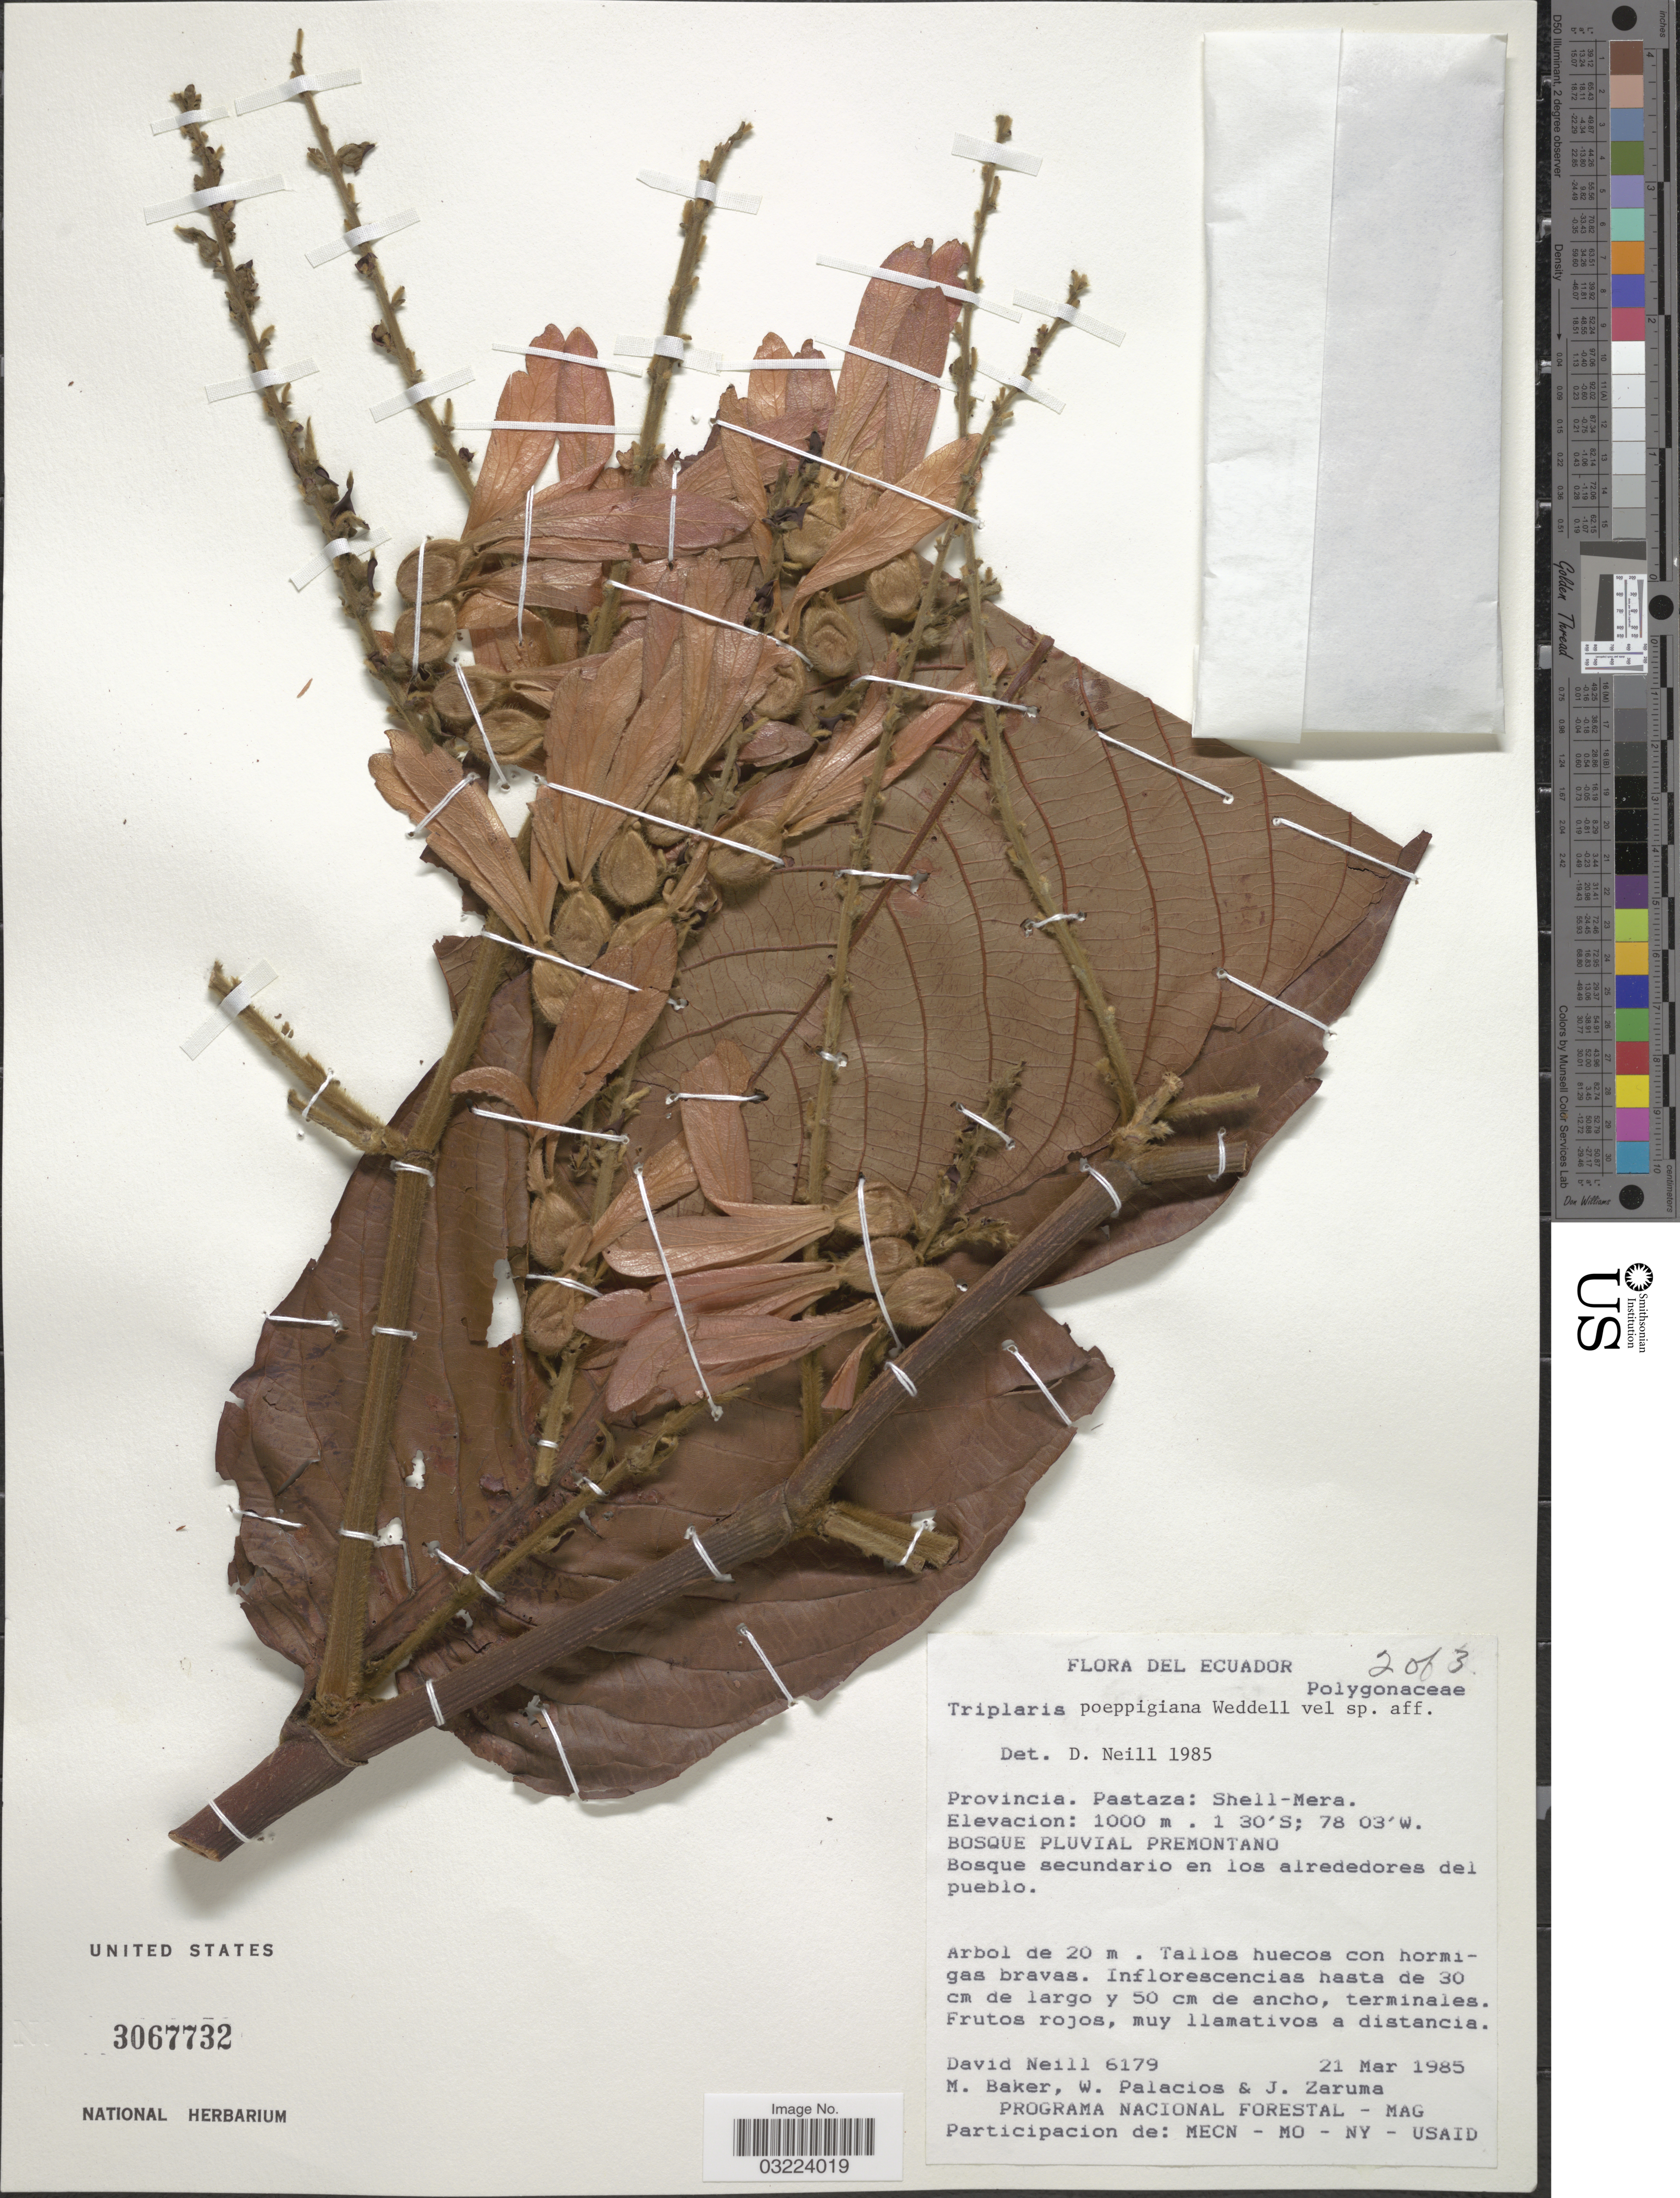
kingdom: Plantae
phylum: Tracheophyta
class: Magnoliopsida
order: Caryophyllales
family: Polygonaceae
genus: Triplaris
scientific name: Triplaris poeppigiana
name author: Wedd.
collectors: D. Neill, M. Baker, W. Palacios & J. Zaruma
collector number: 6179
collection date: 1985-03-21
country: Ecuador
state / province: Pastaza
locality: Shell-Mera. Bosque Pluvial Premontano. Bosque secundario en los alrededores del pueblo.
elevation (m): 1000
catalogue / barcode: US 3067732